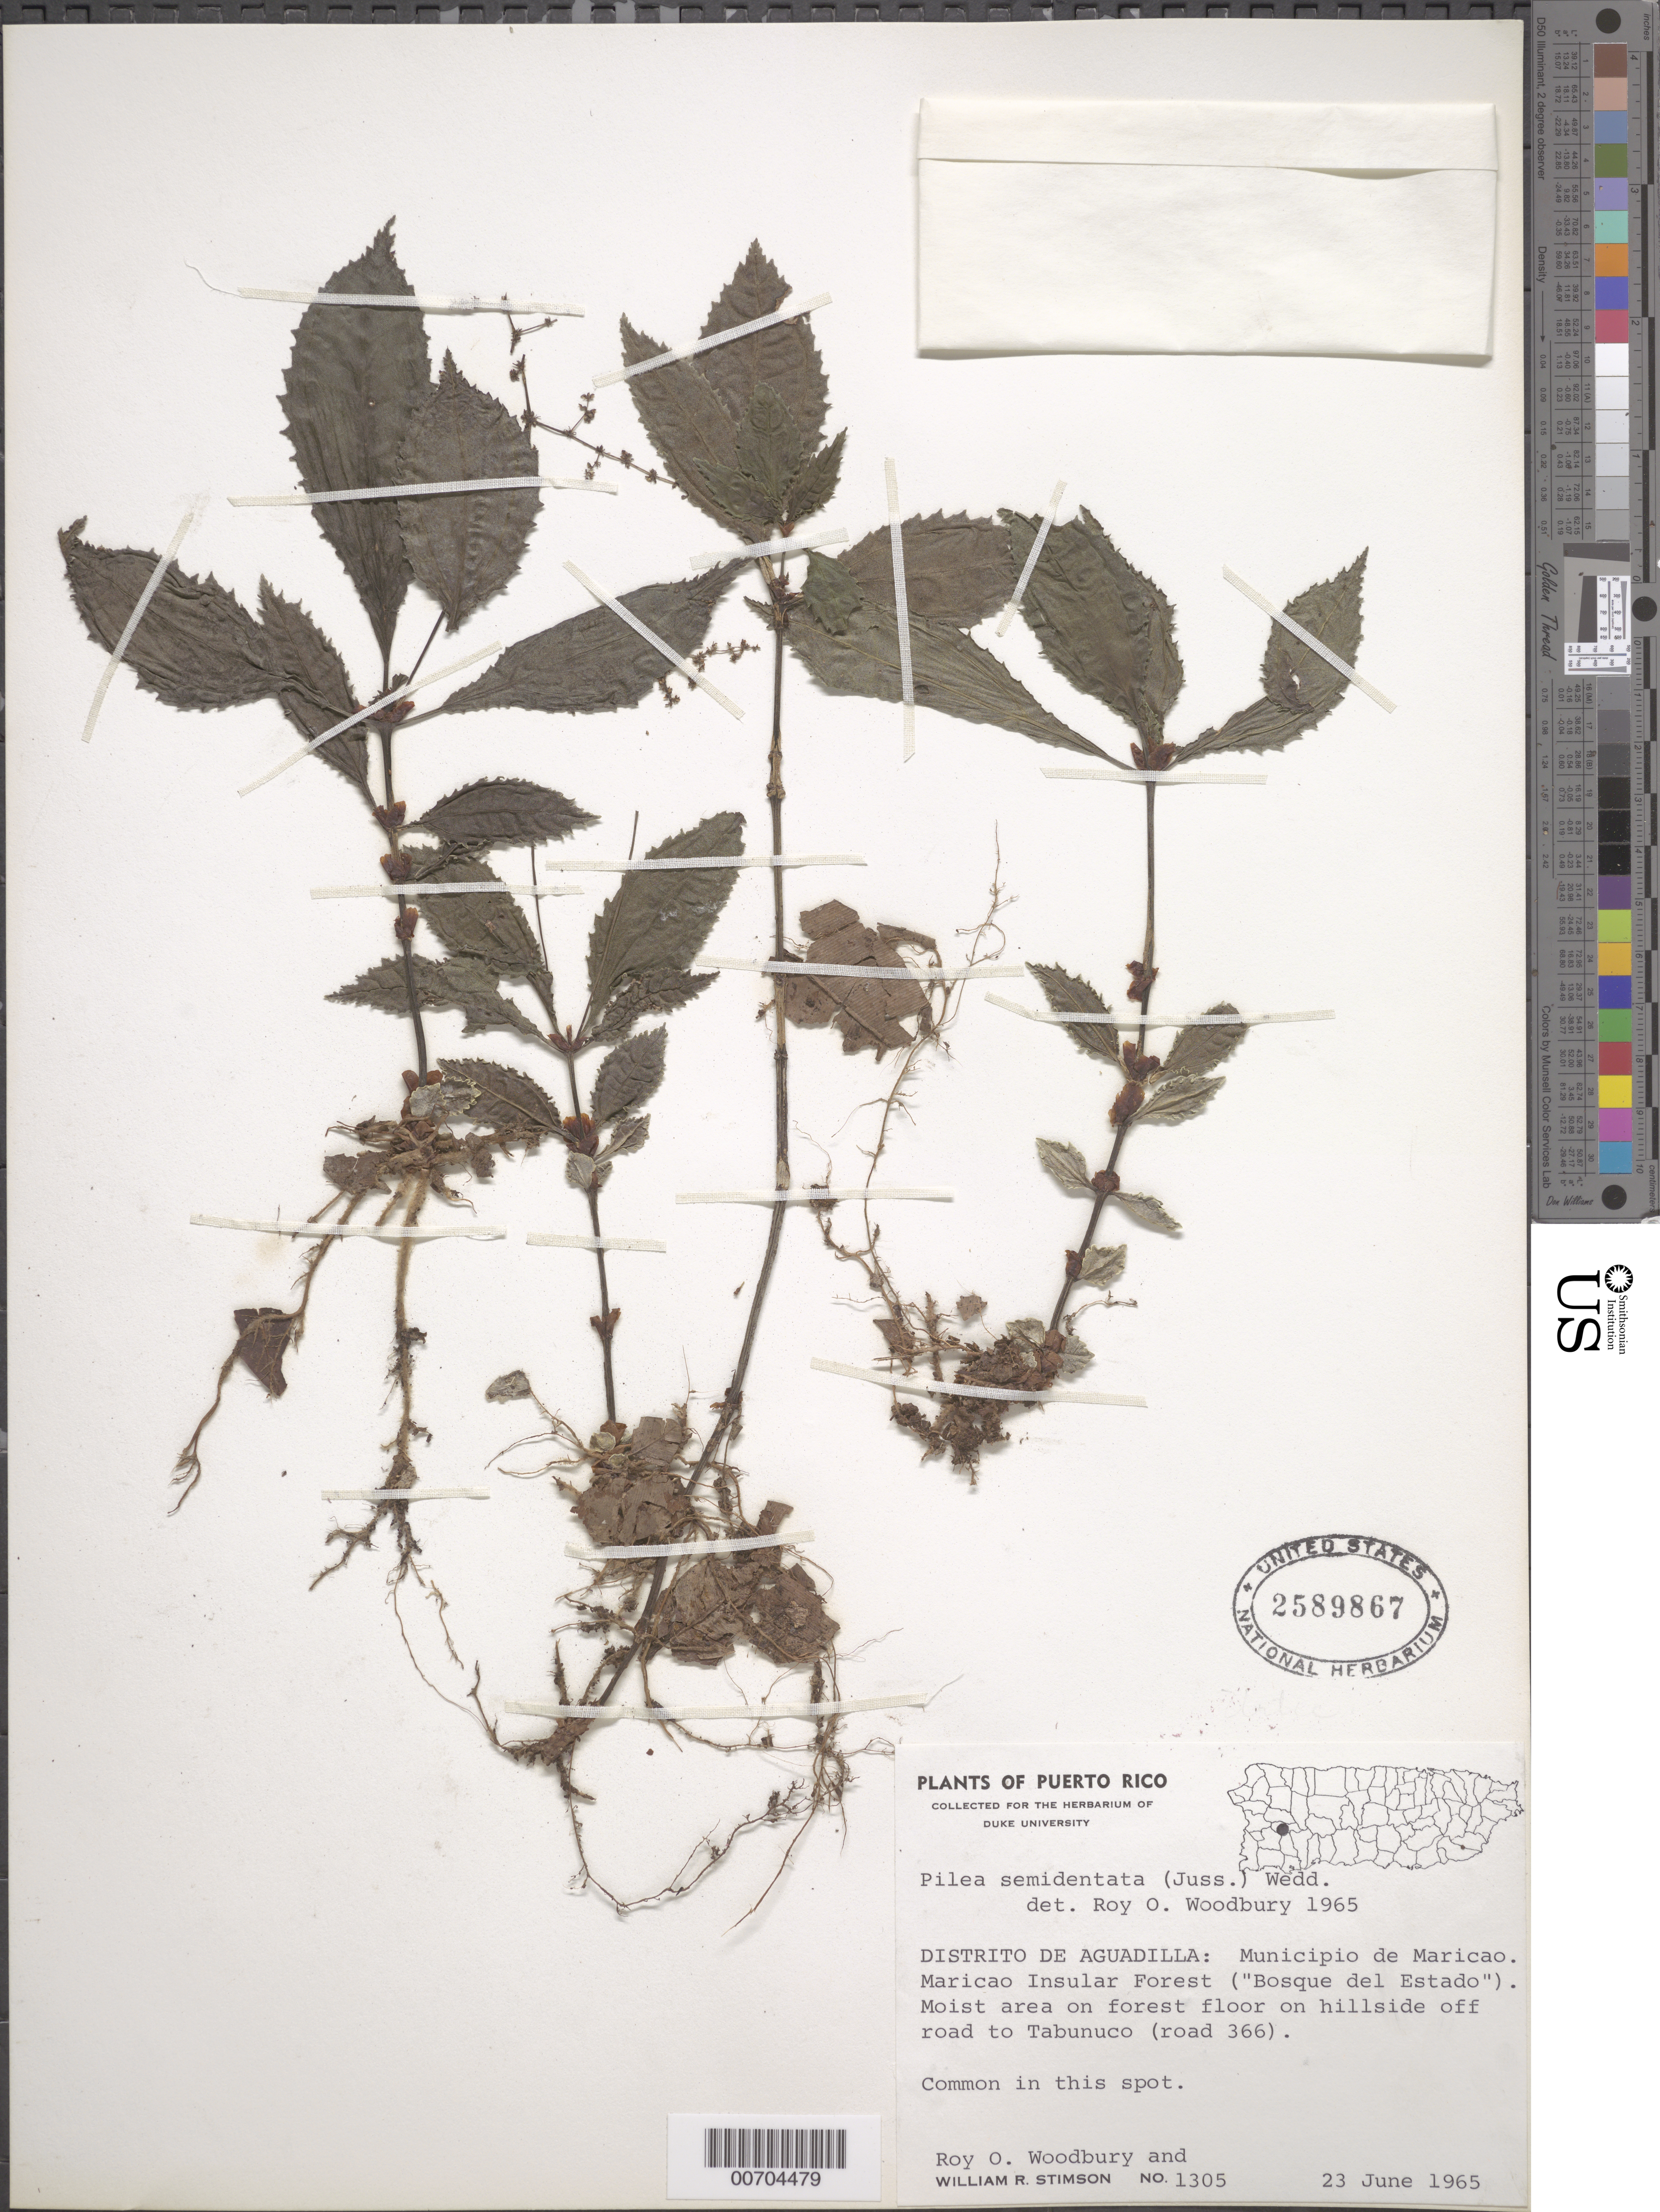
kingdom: Plantae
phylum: Tracheophyta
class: Magnoliopsida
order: Rosales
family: Urticaceae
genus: Pilea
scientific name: Pilea semidentata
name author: (Juss. ex Poir.) Wedd.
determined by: Woodbury, R. O.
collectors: W. R. Stimson & R. O. Woodbury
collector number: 1305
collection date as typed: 23 Jun 1965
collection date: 1965-06-23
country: Puerto Rico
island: Greater Antilles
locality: Distirto de Aguadilla: Municipio de Maricao. Maricao Insular Forest ("Bosque del Estado").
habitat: Moist area on forest floor on hillside of road to Tabunuco.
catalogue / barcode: US 2589867